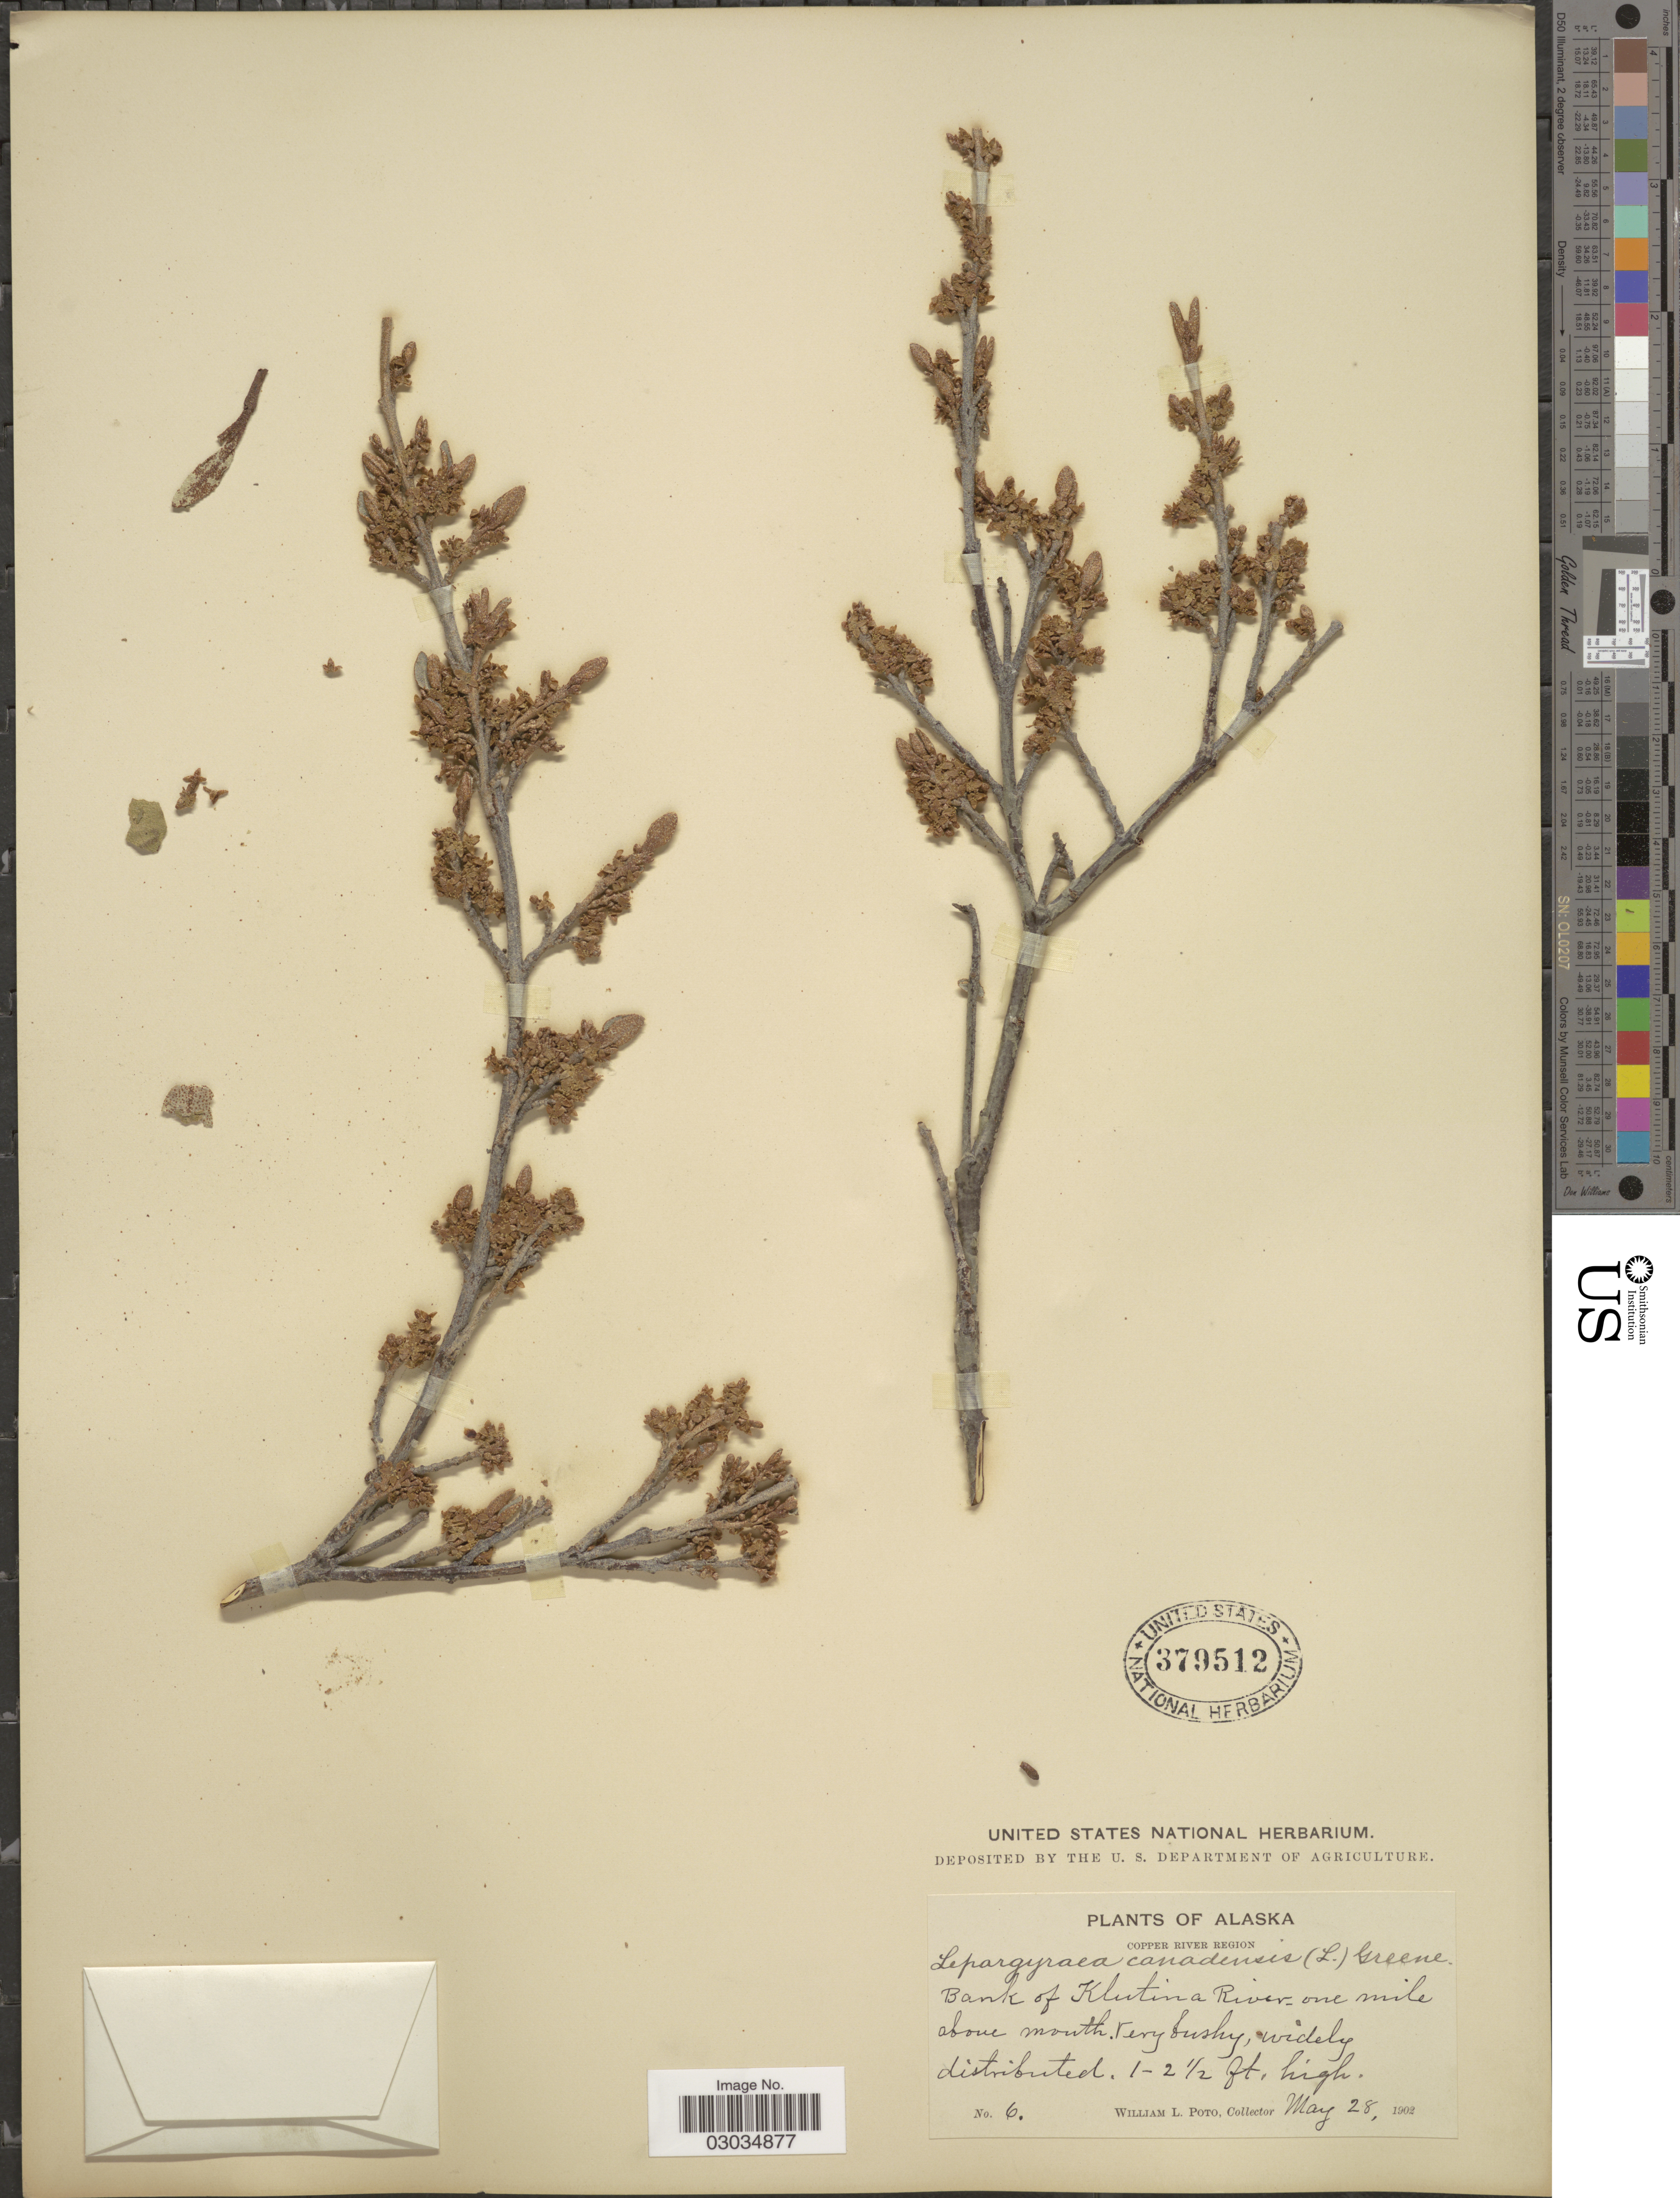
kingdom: Plantae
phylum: Tracheophyta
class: Magnoliopsida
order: Rosales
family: Elaeagnaceae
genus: Shepherdia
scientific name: Shepherdia canadensis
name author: (L.) Nutt.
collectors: W. Poto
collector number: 6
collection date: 1902-05-28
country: United States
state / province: Alaska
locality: Copper River Region, Bank of Klutina River, one mile above mouth.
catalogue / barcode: US 379512